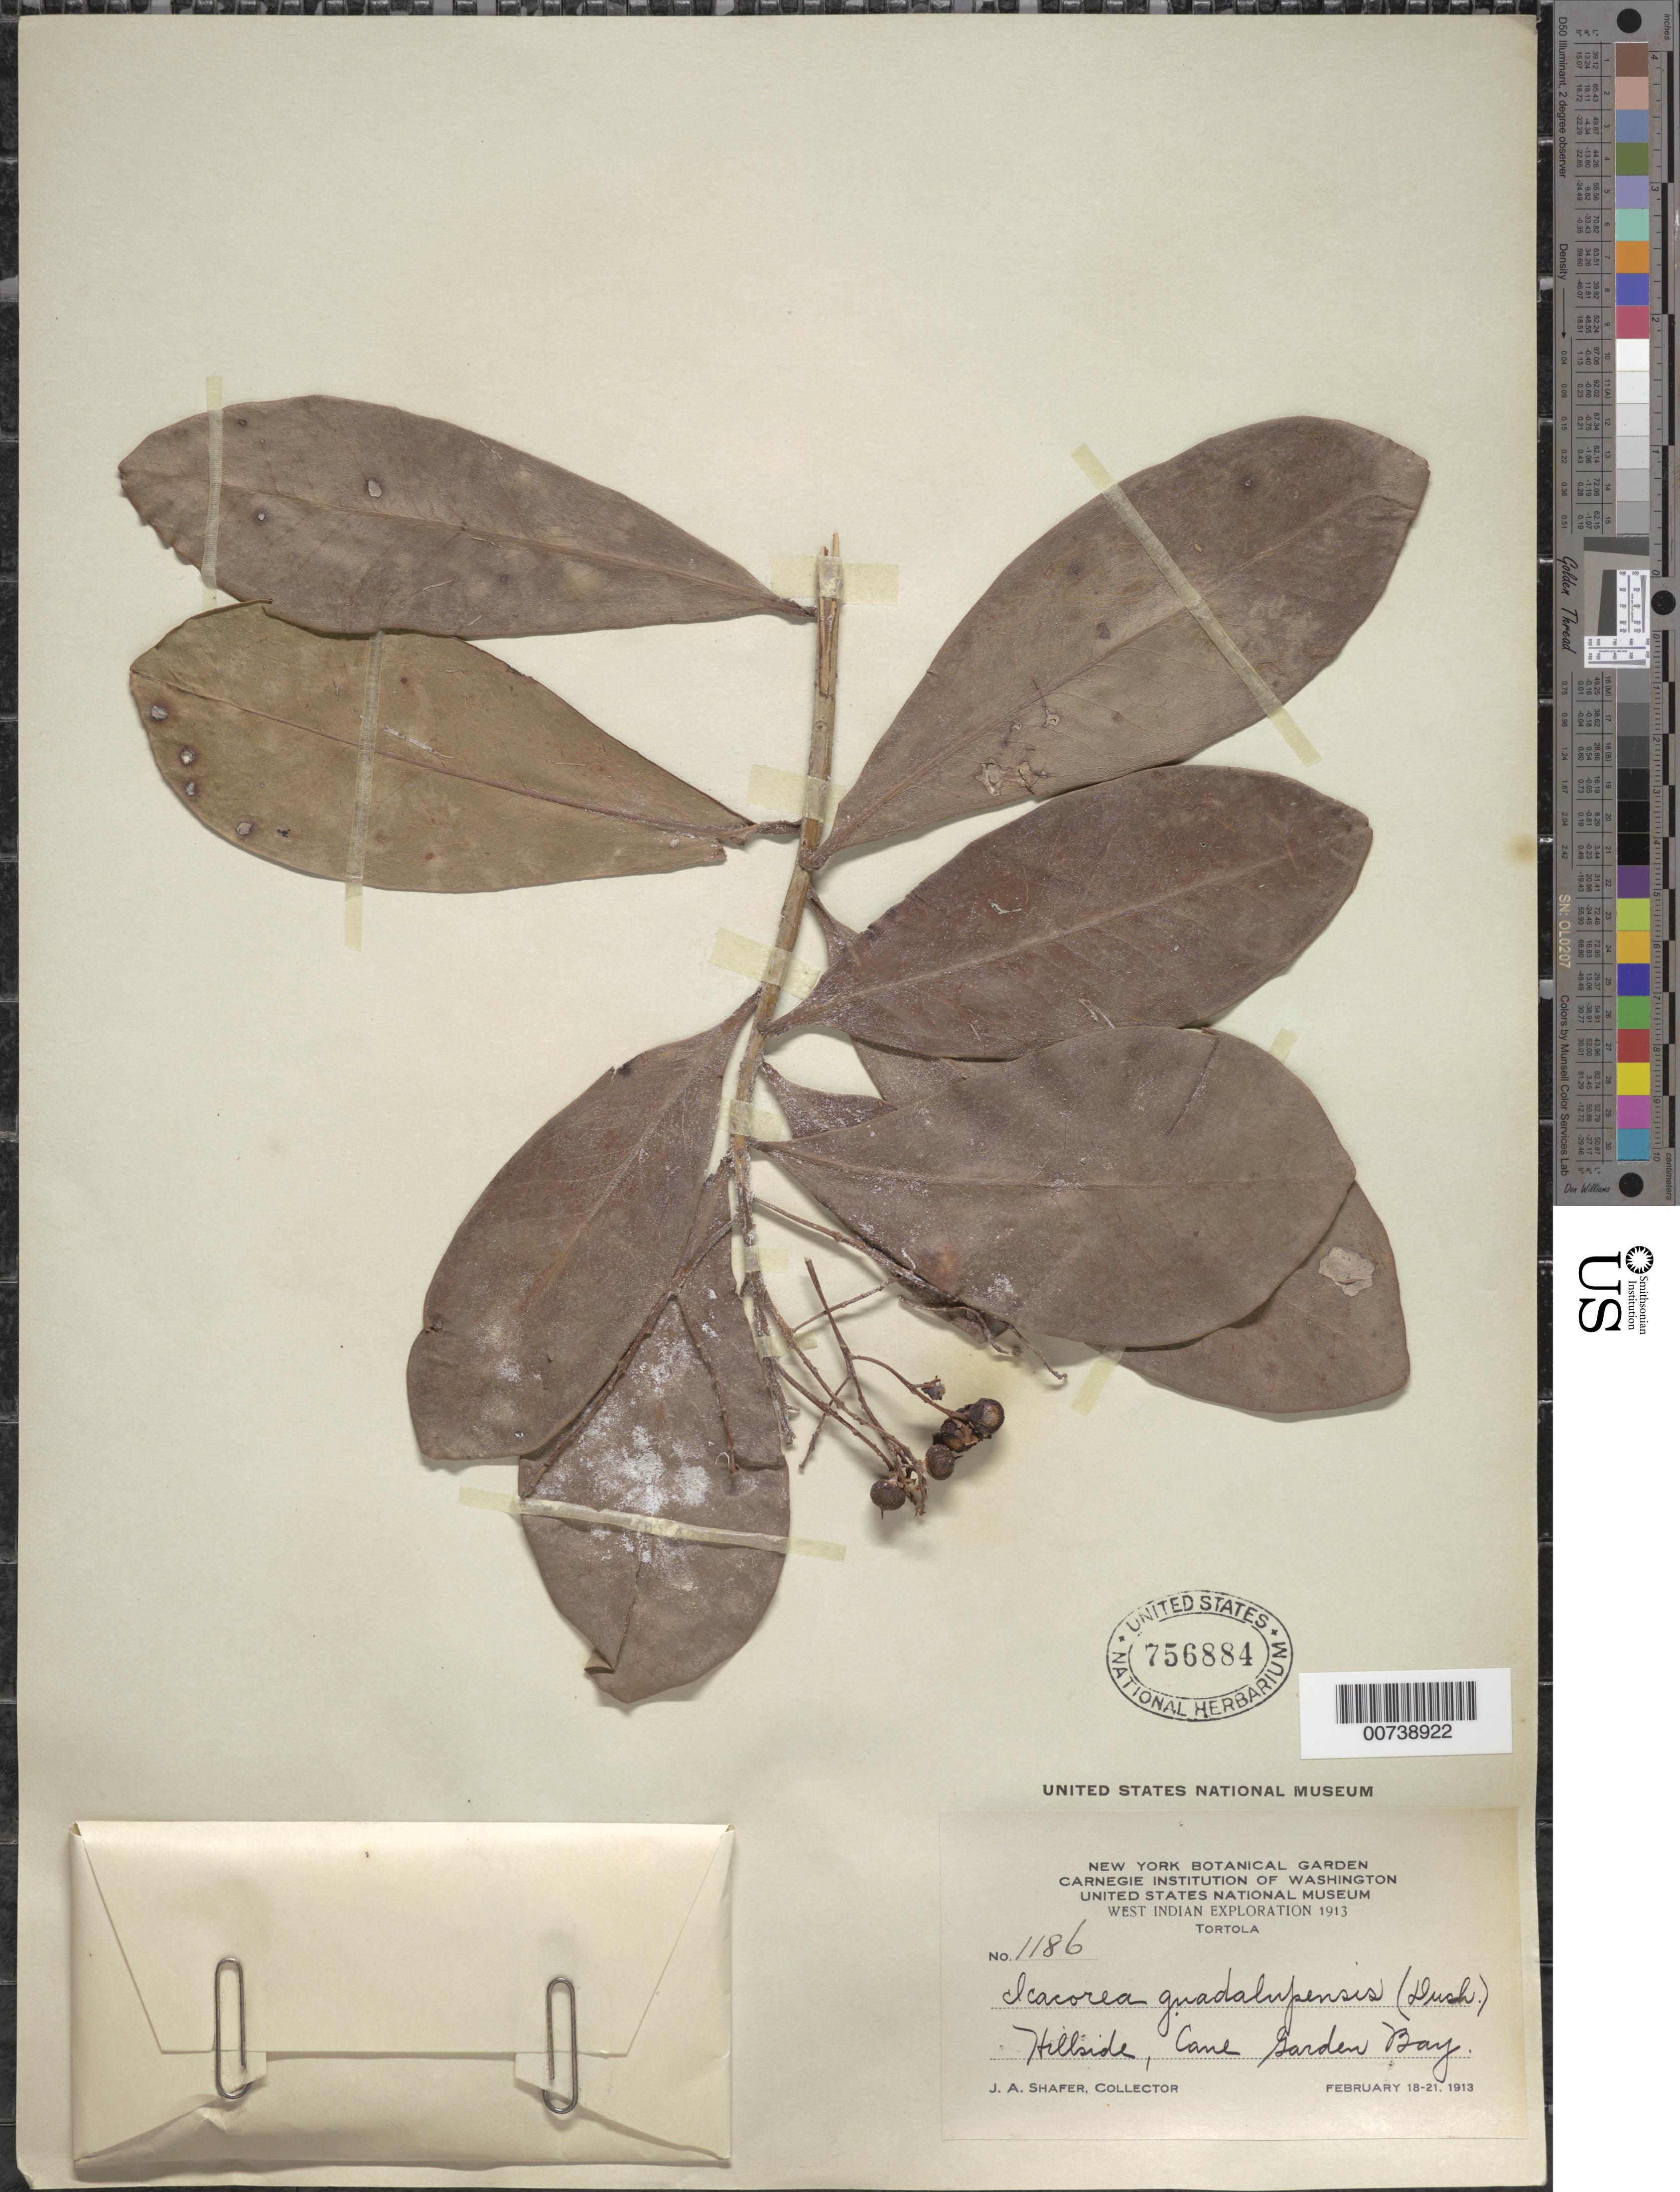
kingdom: Plantae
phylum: Tracheophyta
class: Magnoliopsida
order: Ericales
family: Primulaceae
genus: Ardisia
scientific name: Ardisia obovata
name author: Desv. ex Ham.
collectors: J. A. Shafer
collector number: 1186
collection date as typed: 18 Feb 1913 to 21 Feb 1913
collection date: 1913-02-18/1913-02-21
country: British Virgin Islands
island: Tortola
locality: Cane Garden Bay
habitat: Hillside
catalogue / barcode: US 756884